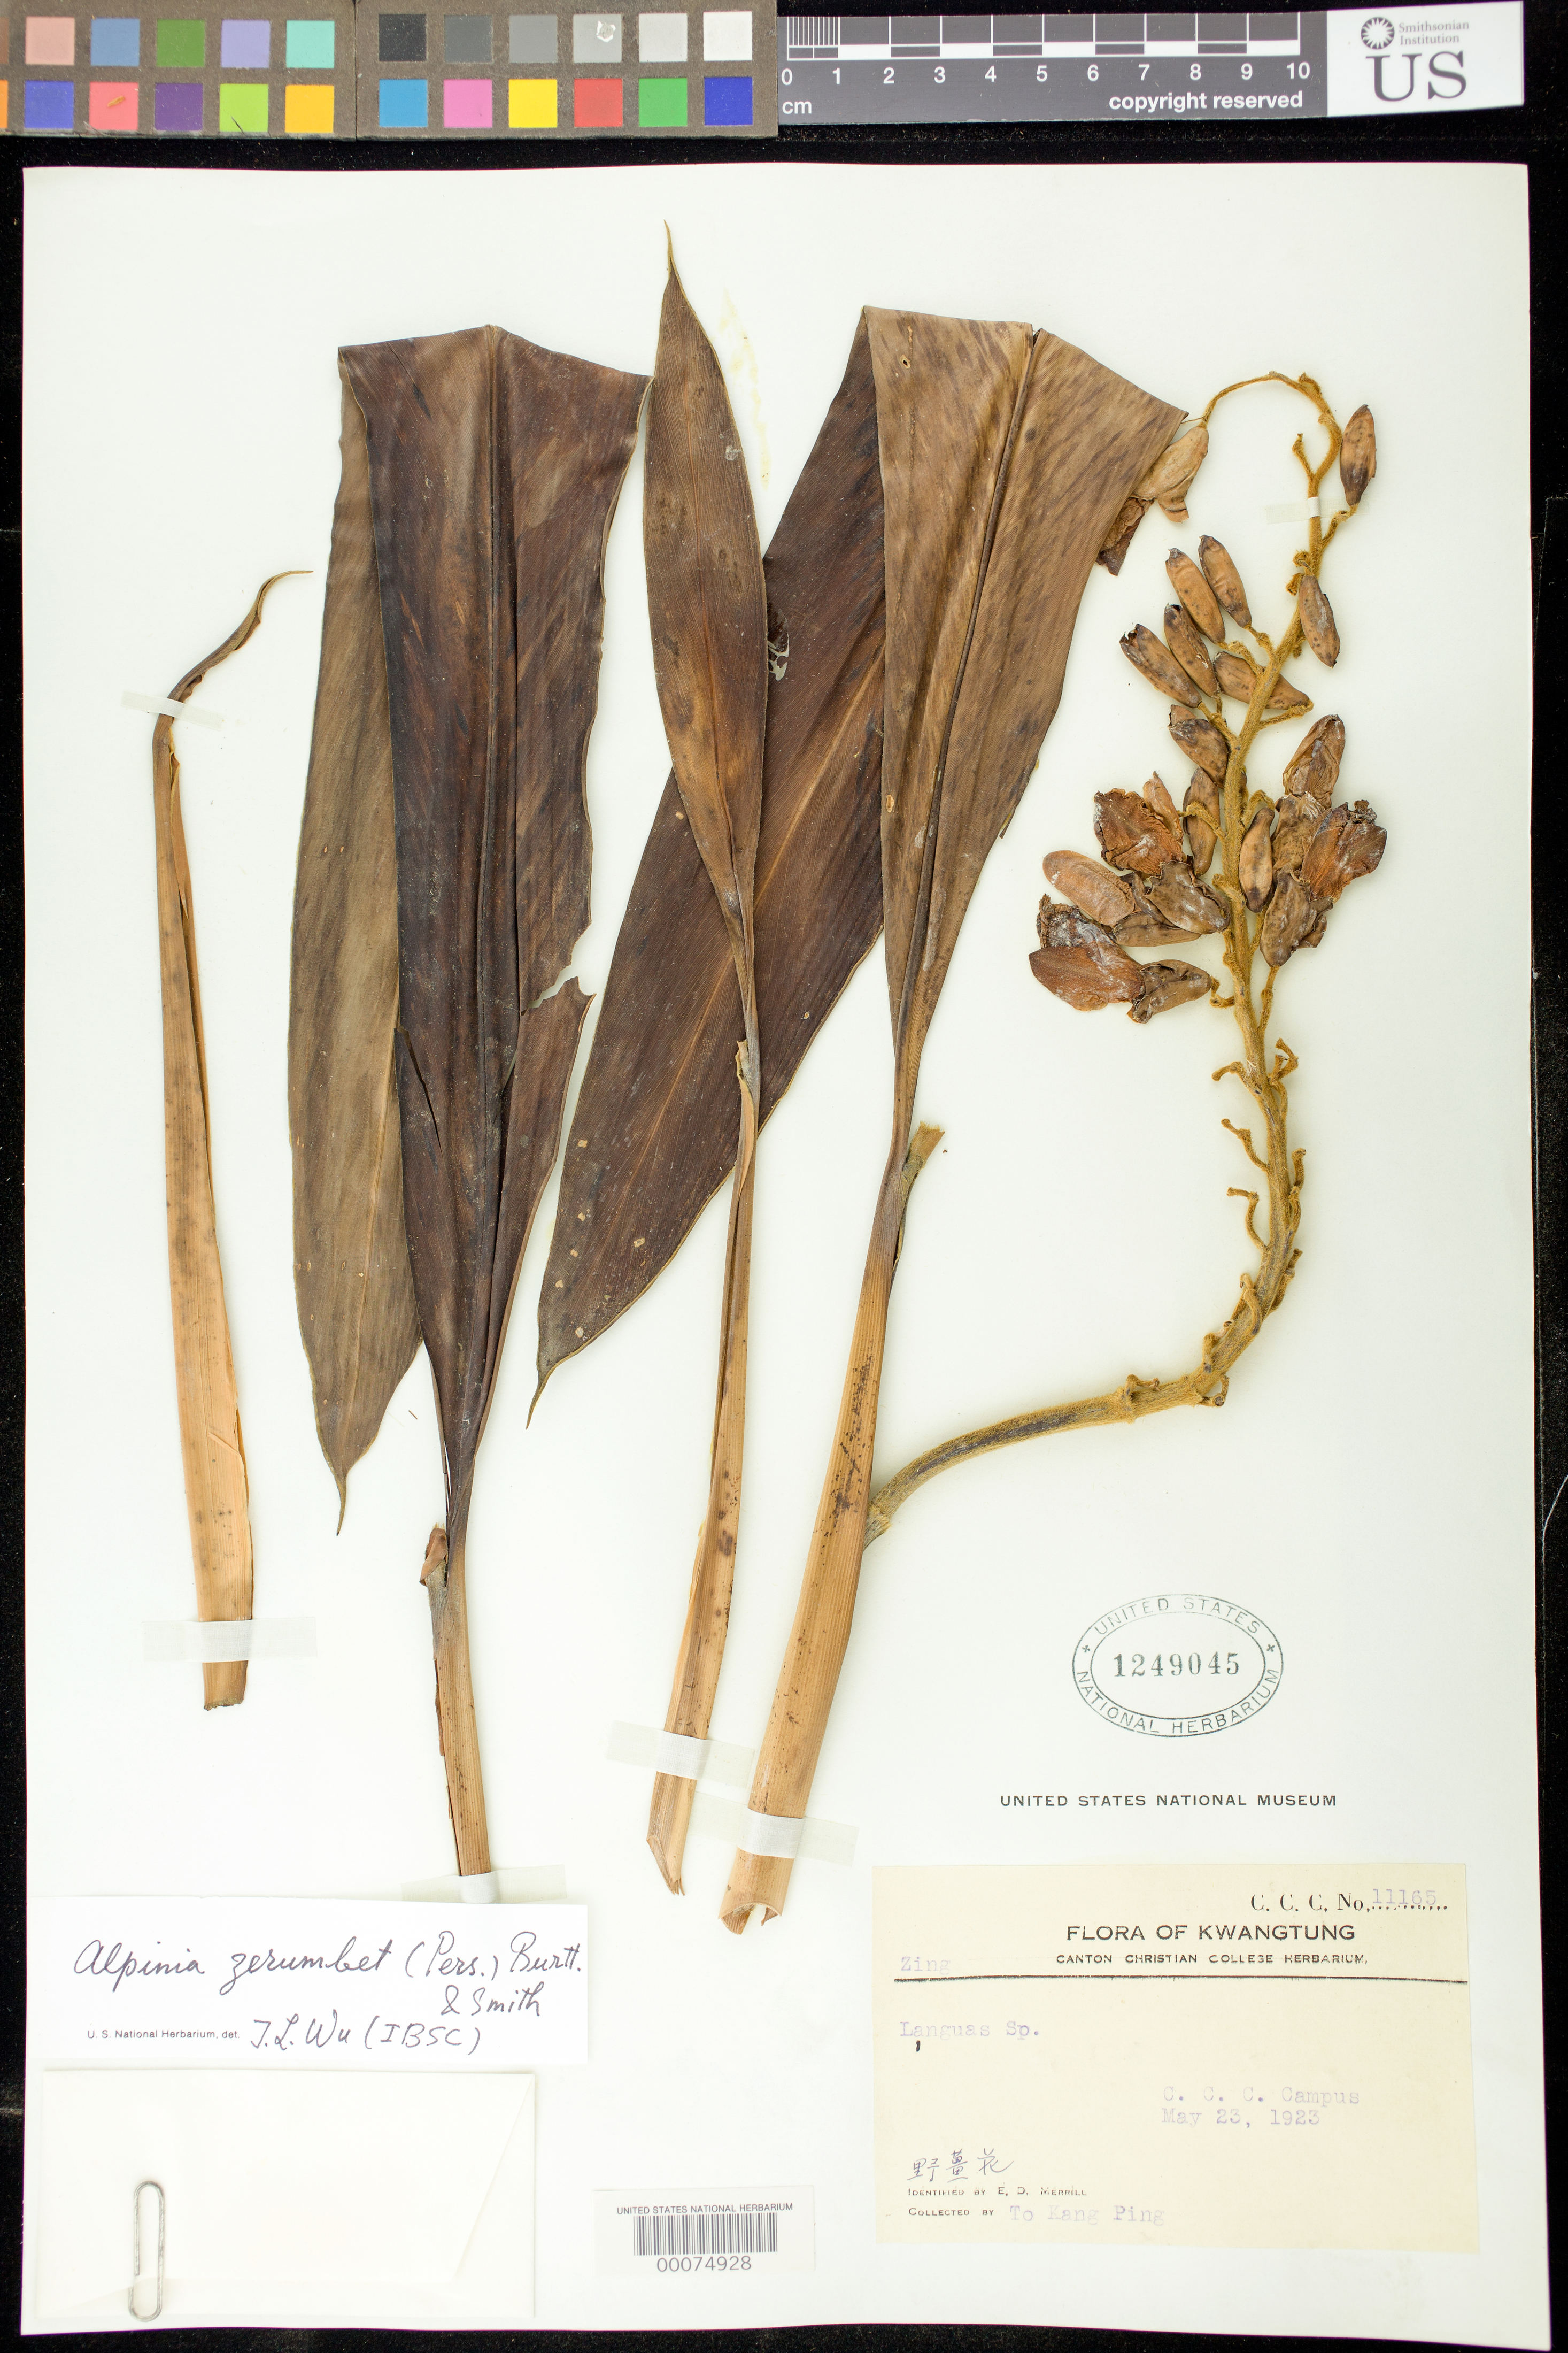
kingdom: Plantae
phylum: Tracheophyta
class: Liliopsida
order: Zingiberales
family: Zingiberaceae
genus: Alpinia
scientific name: Alpinia zerumbet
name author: (Pers.) B.L. Burtt & R.M. Sm.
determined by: Wu, Te-Ling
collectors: T. K. Peng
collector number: C.c.c. # 11165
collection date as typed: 23 May 1923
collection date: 1923-05-23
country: China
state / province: Guangdong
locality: Canton christian college campus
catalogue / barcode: US 1249045